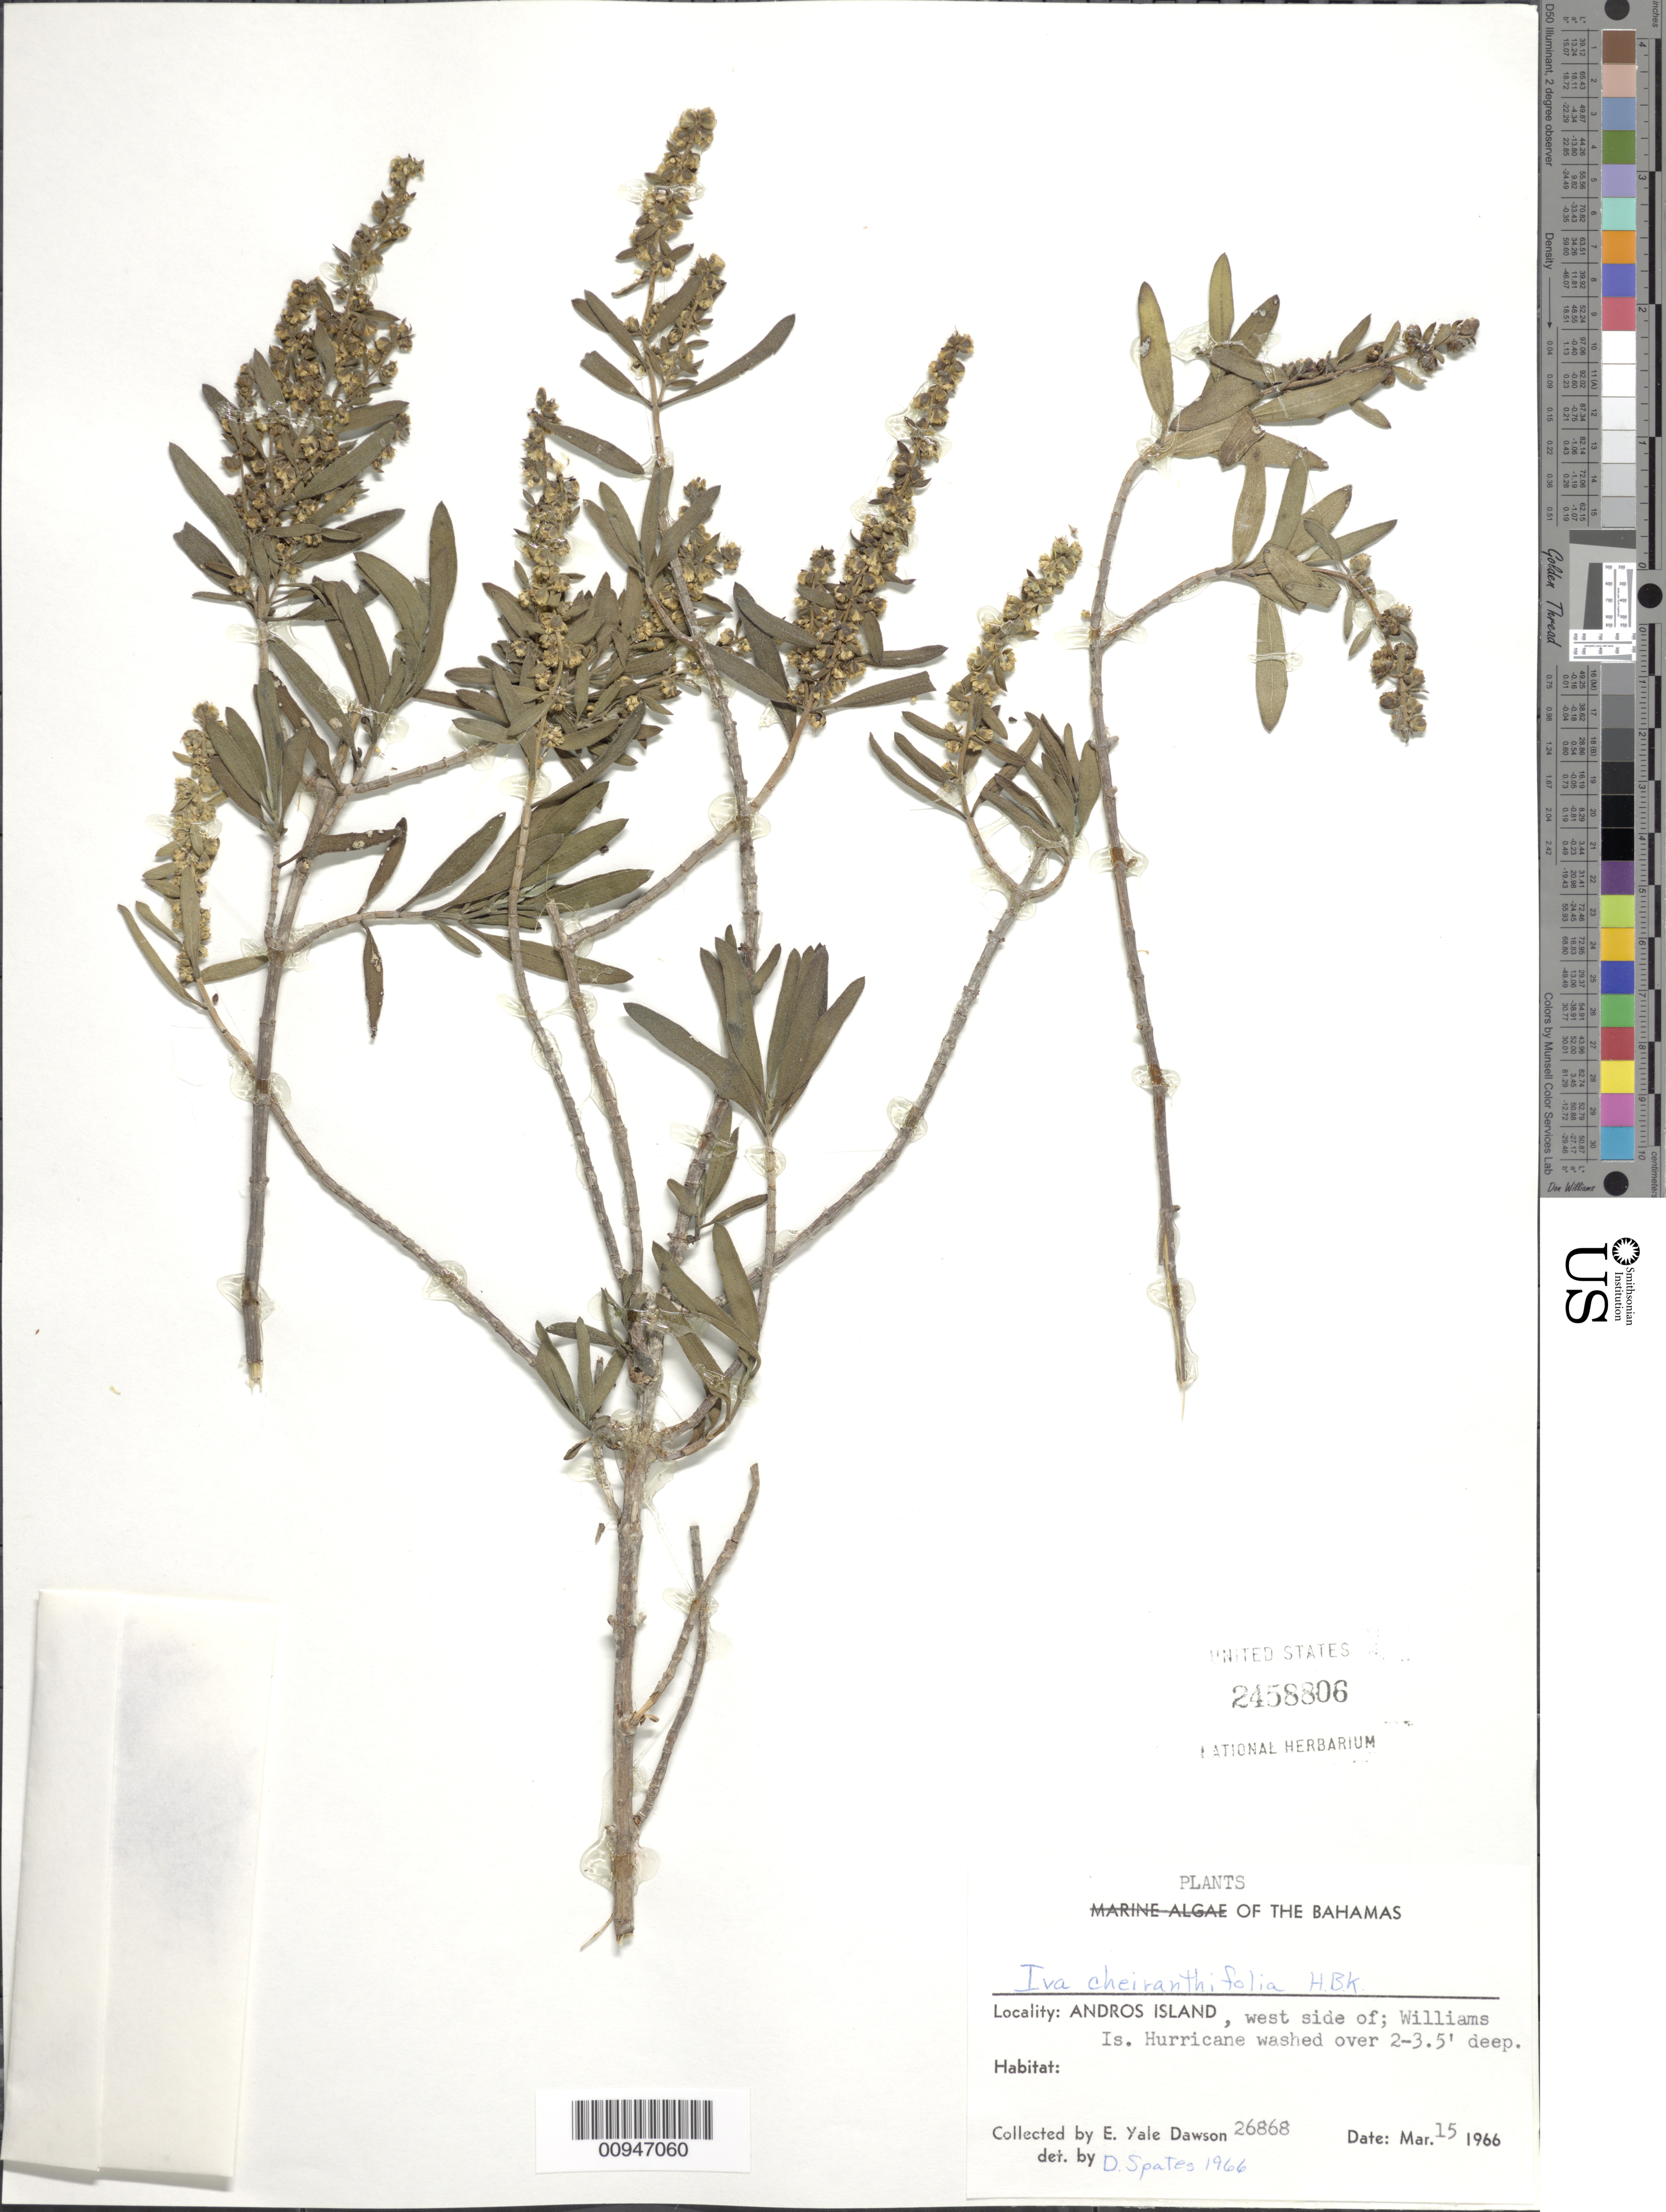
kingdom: Plantae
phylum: Tracheophyta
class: Magnoliopsida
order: Asterales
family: Asteraceae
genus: Iva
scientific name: Iva cheiranthifolia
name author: Kunth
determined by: Spates, D.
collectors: E. Y. Dawson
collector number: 26868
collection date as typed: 15 Mar 1966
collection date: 1966-03-15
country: Bahamas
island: Andros Island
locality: West side of Williams Island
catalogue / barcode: US 2458806